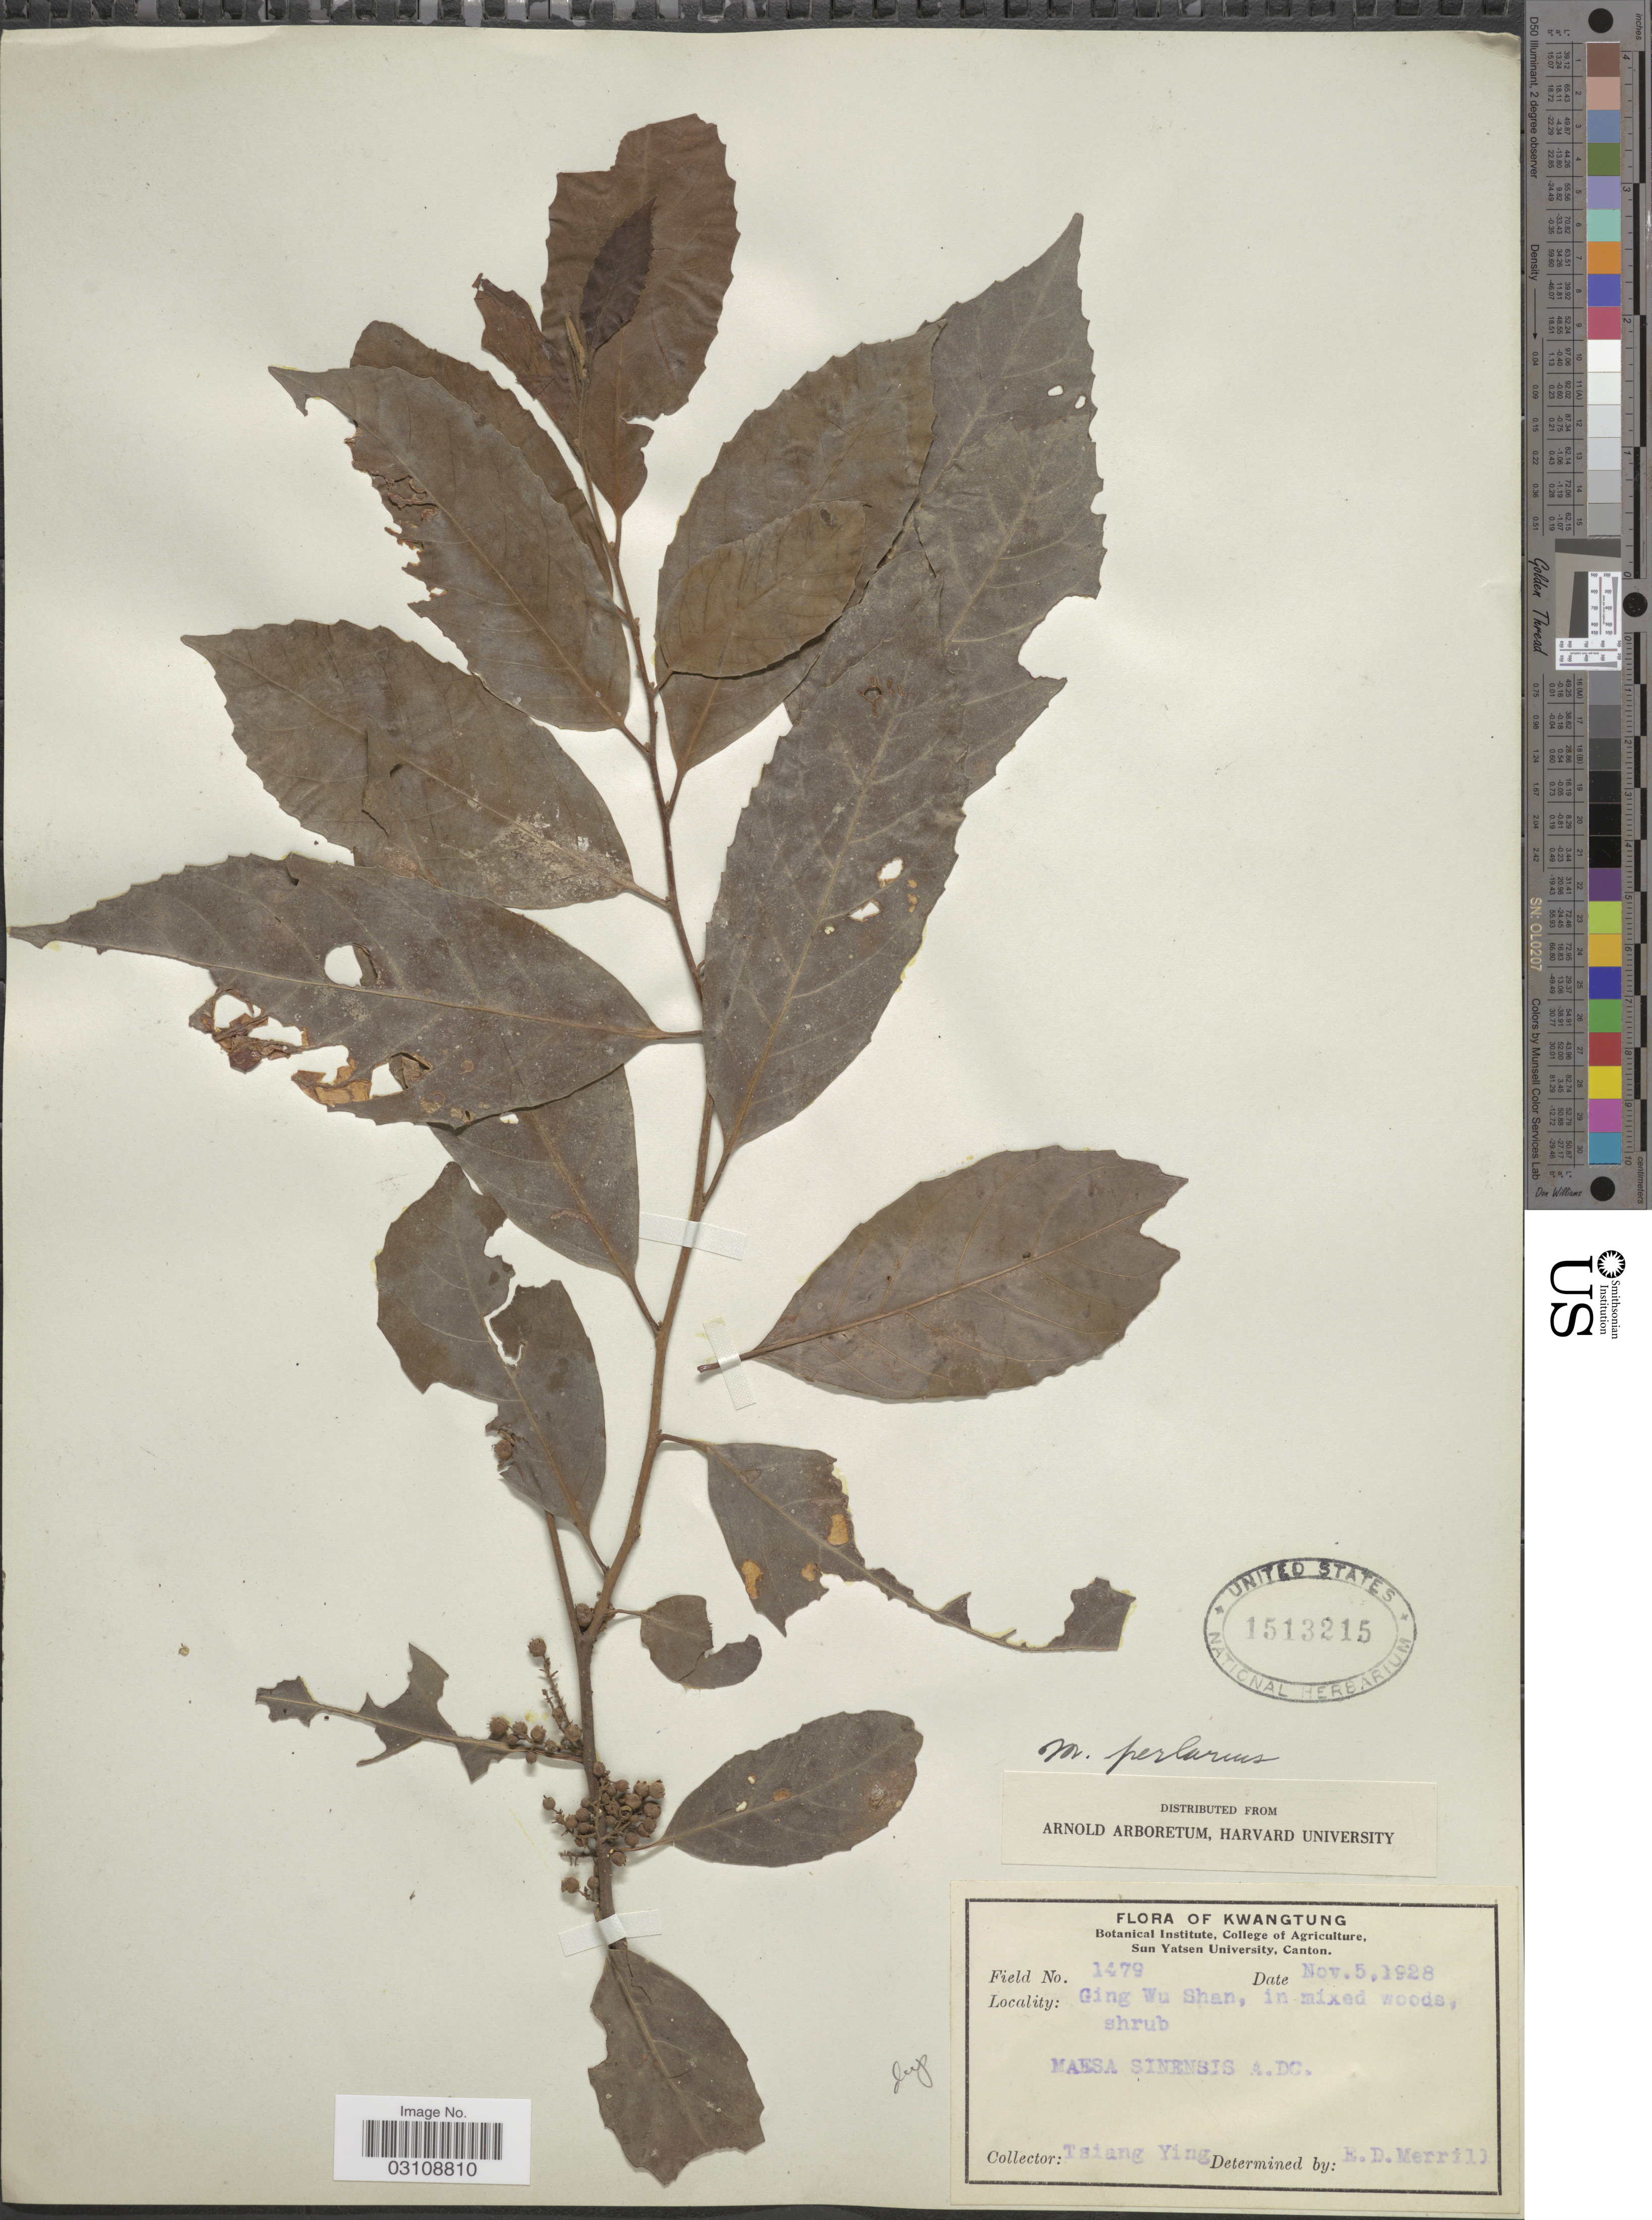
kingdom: Plantae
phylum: Tracheophyta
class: Magnoliopsida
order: Ericales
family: Primulaceae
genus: Maesa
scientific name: Maesa perlaria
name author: (Lour.) Merr.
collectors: T. Ying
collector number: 1479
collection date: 1928-11-05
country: China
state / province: Guangdong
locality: Ging Whu Shan.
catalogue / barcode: US 1513215